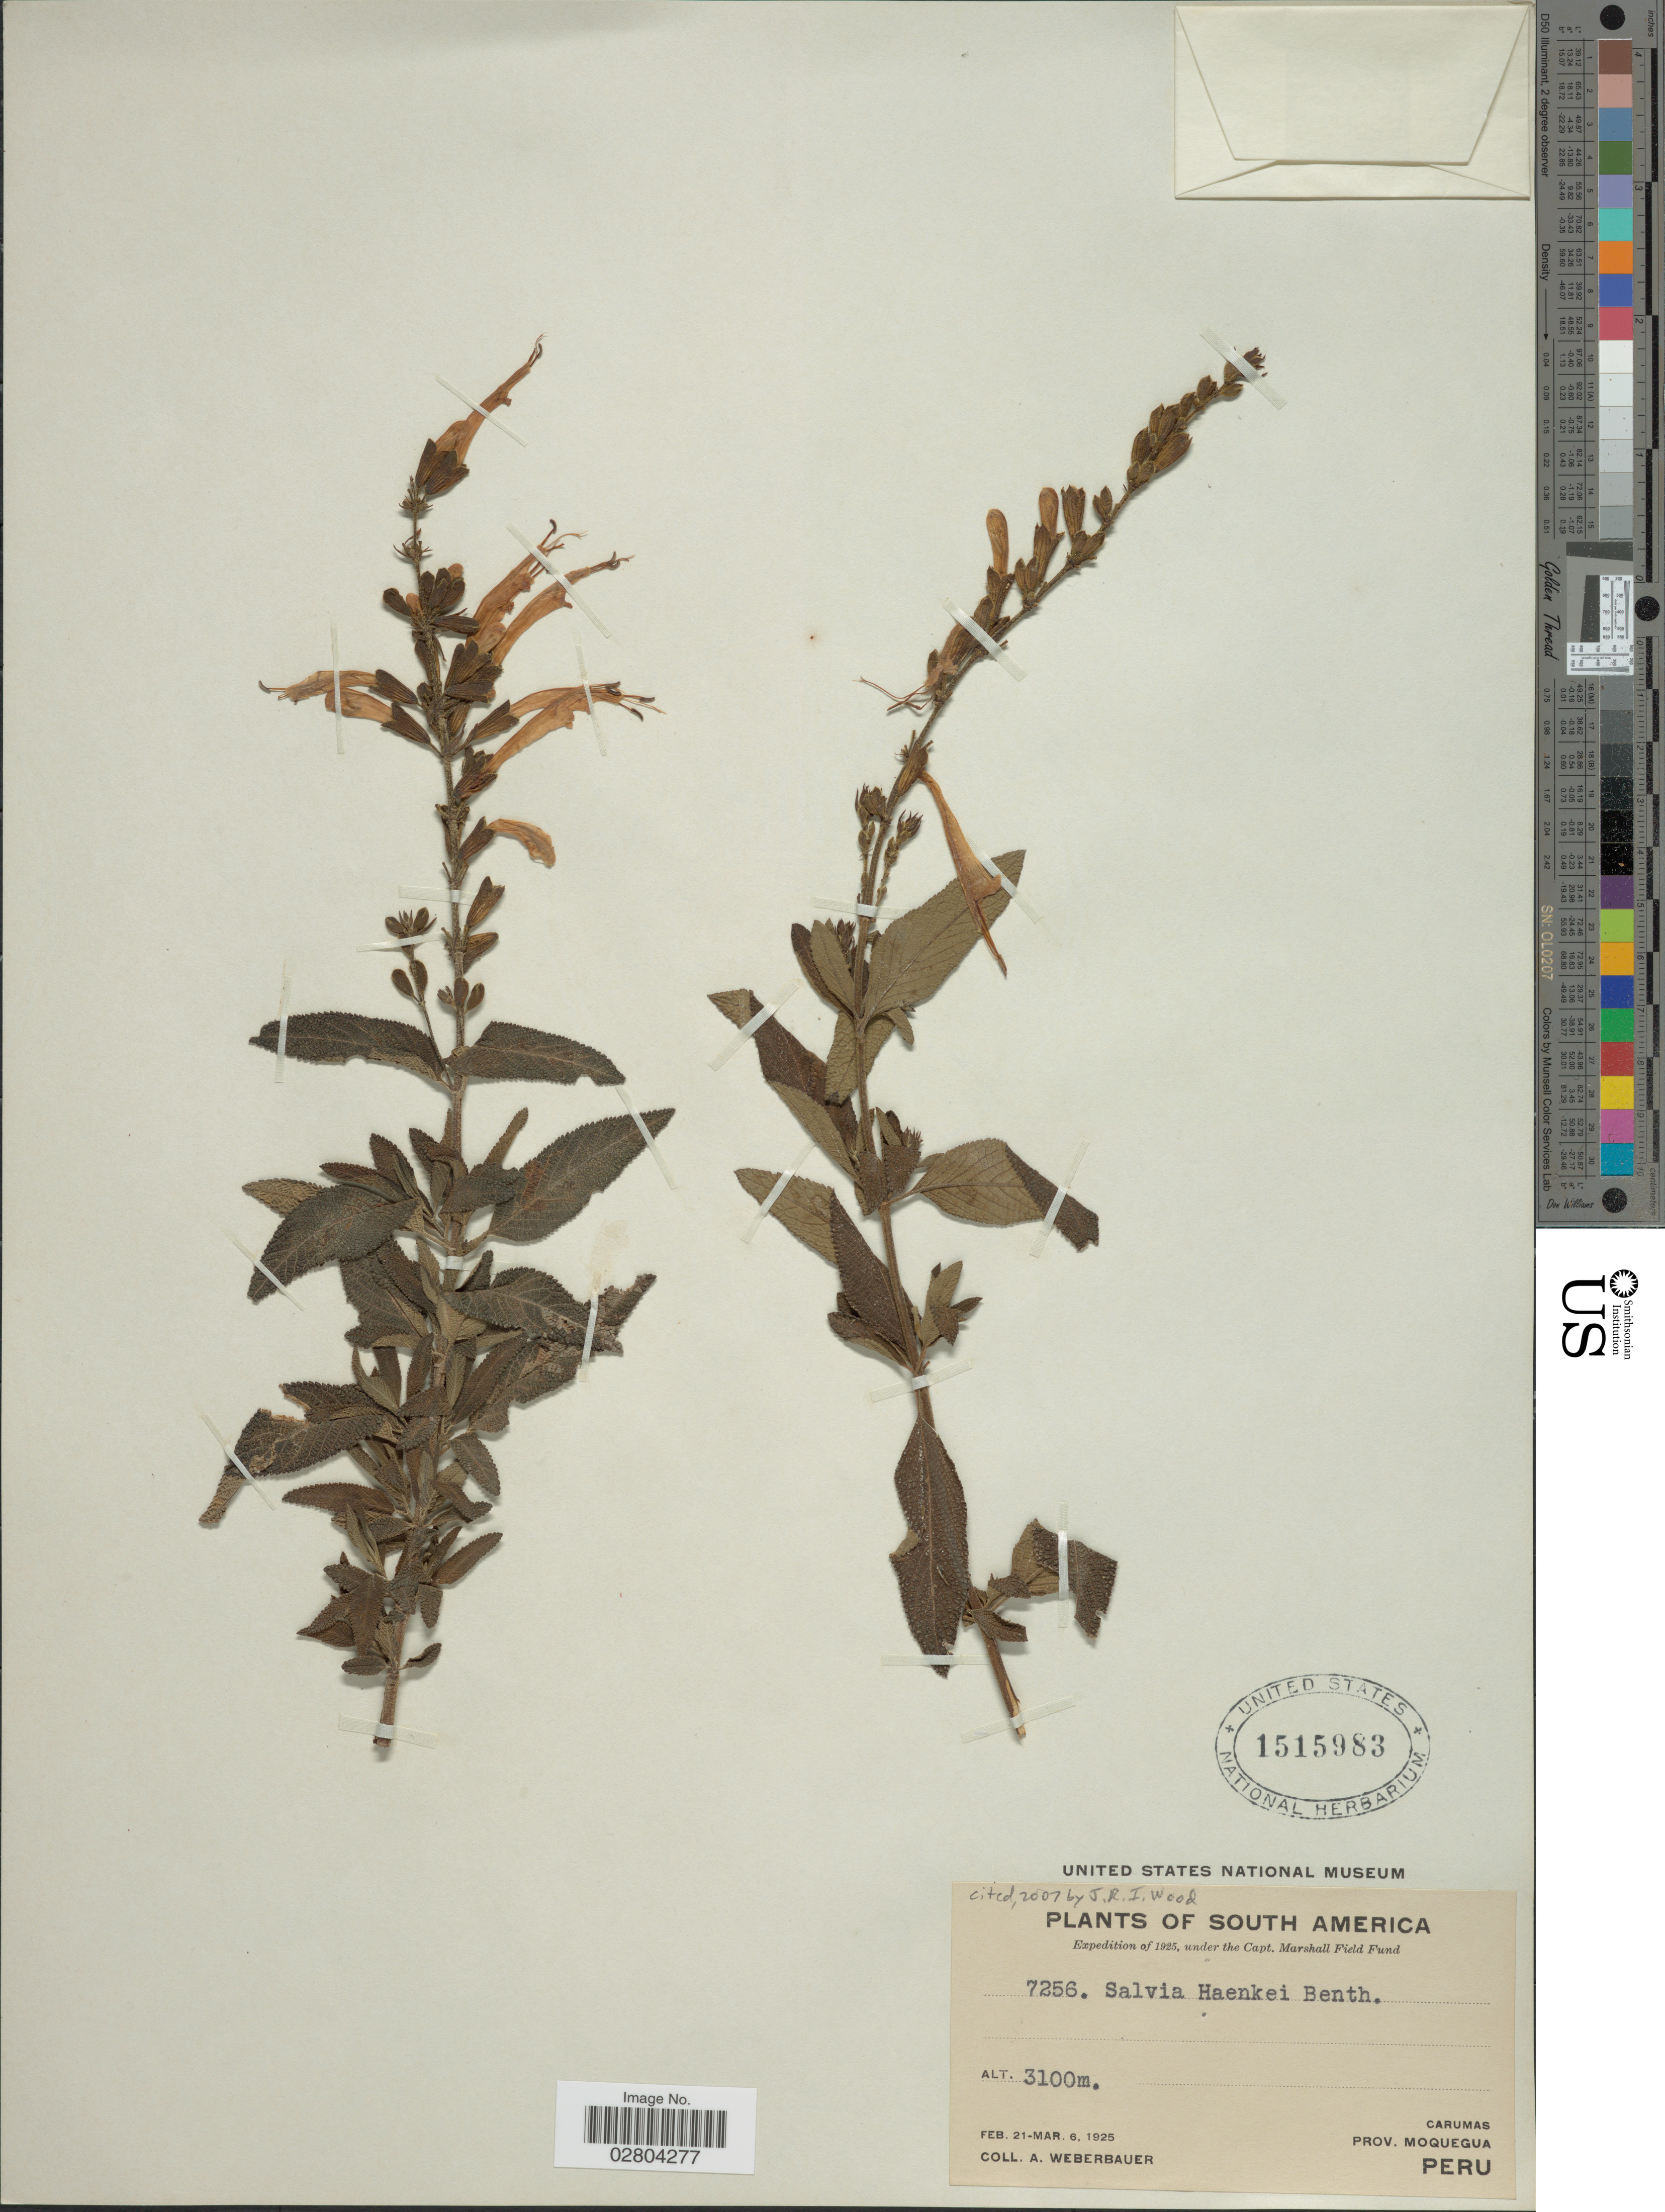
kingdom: Plantae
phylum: Tracheophyta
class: Magnoliopsida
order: Lamiales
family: Lamiaceae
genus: Salvia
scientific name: Salvia haenkei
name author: Benth.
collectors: A. Weberbauer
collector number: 7256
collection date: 1925-02-21/1925-03-06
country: Peru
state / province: Moquegua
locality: Carumas. Prov. Moquegua.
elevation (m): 3100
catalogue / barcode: US 1515983